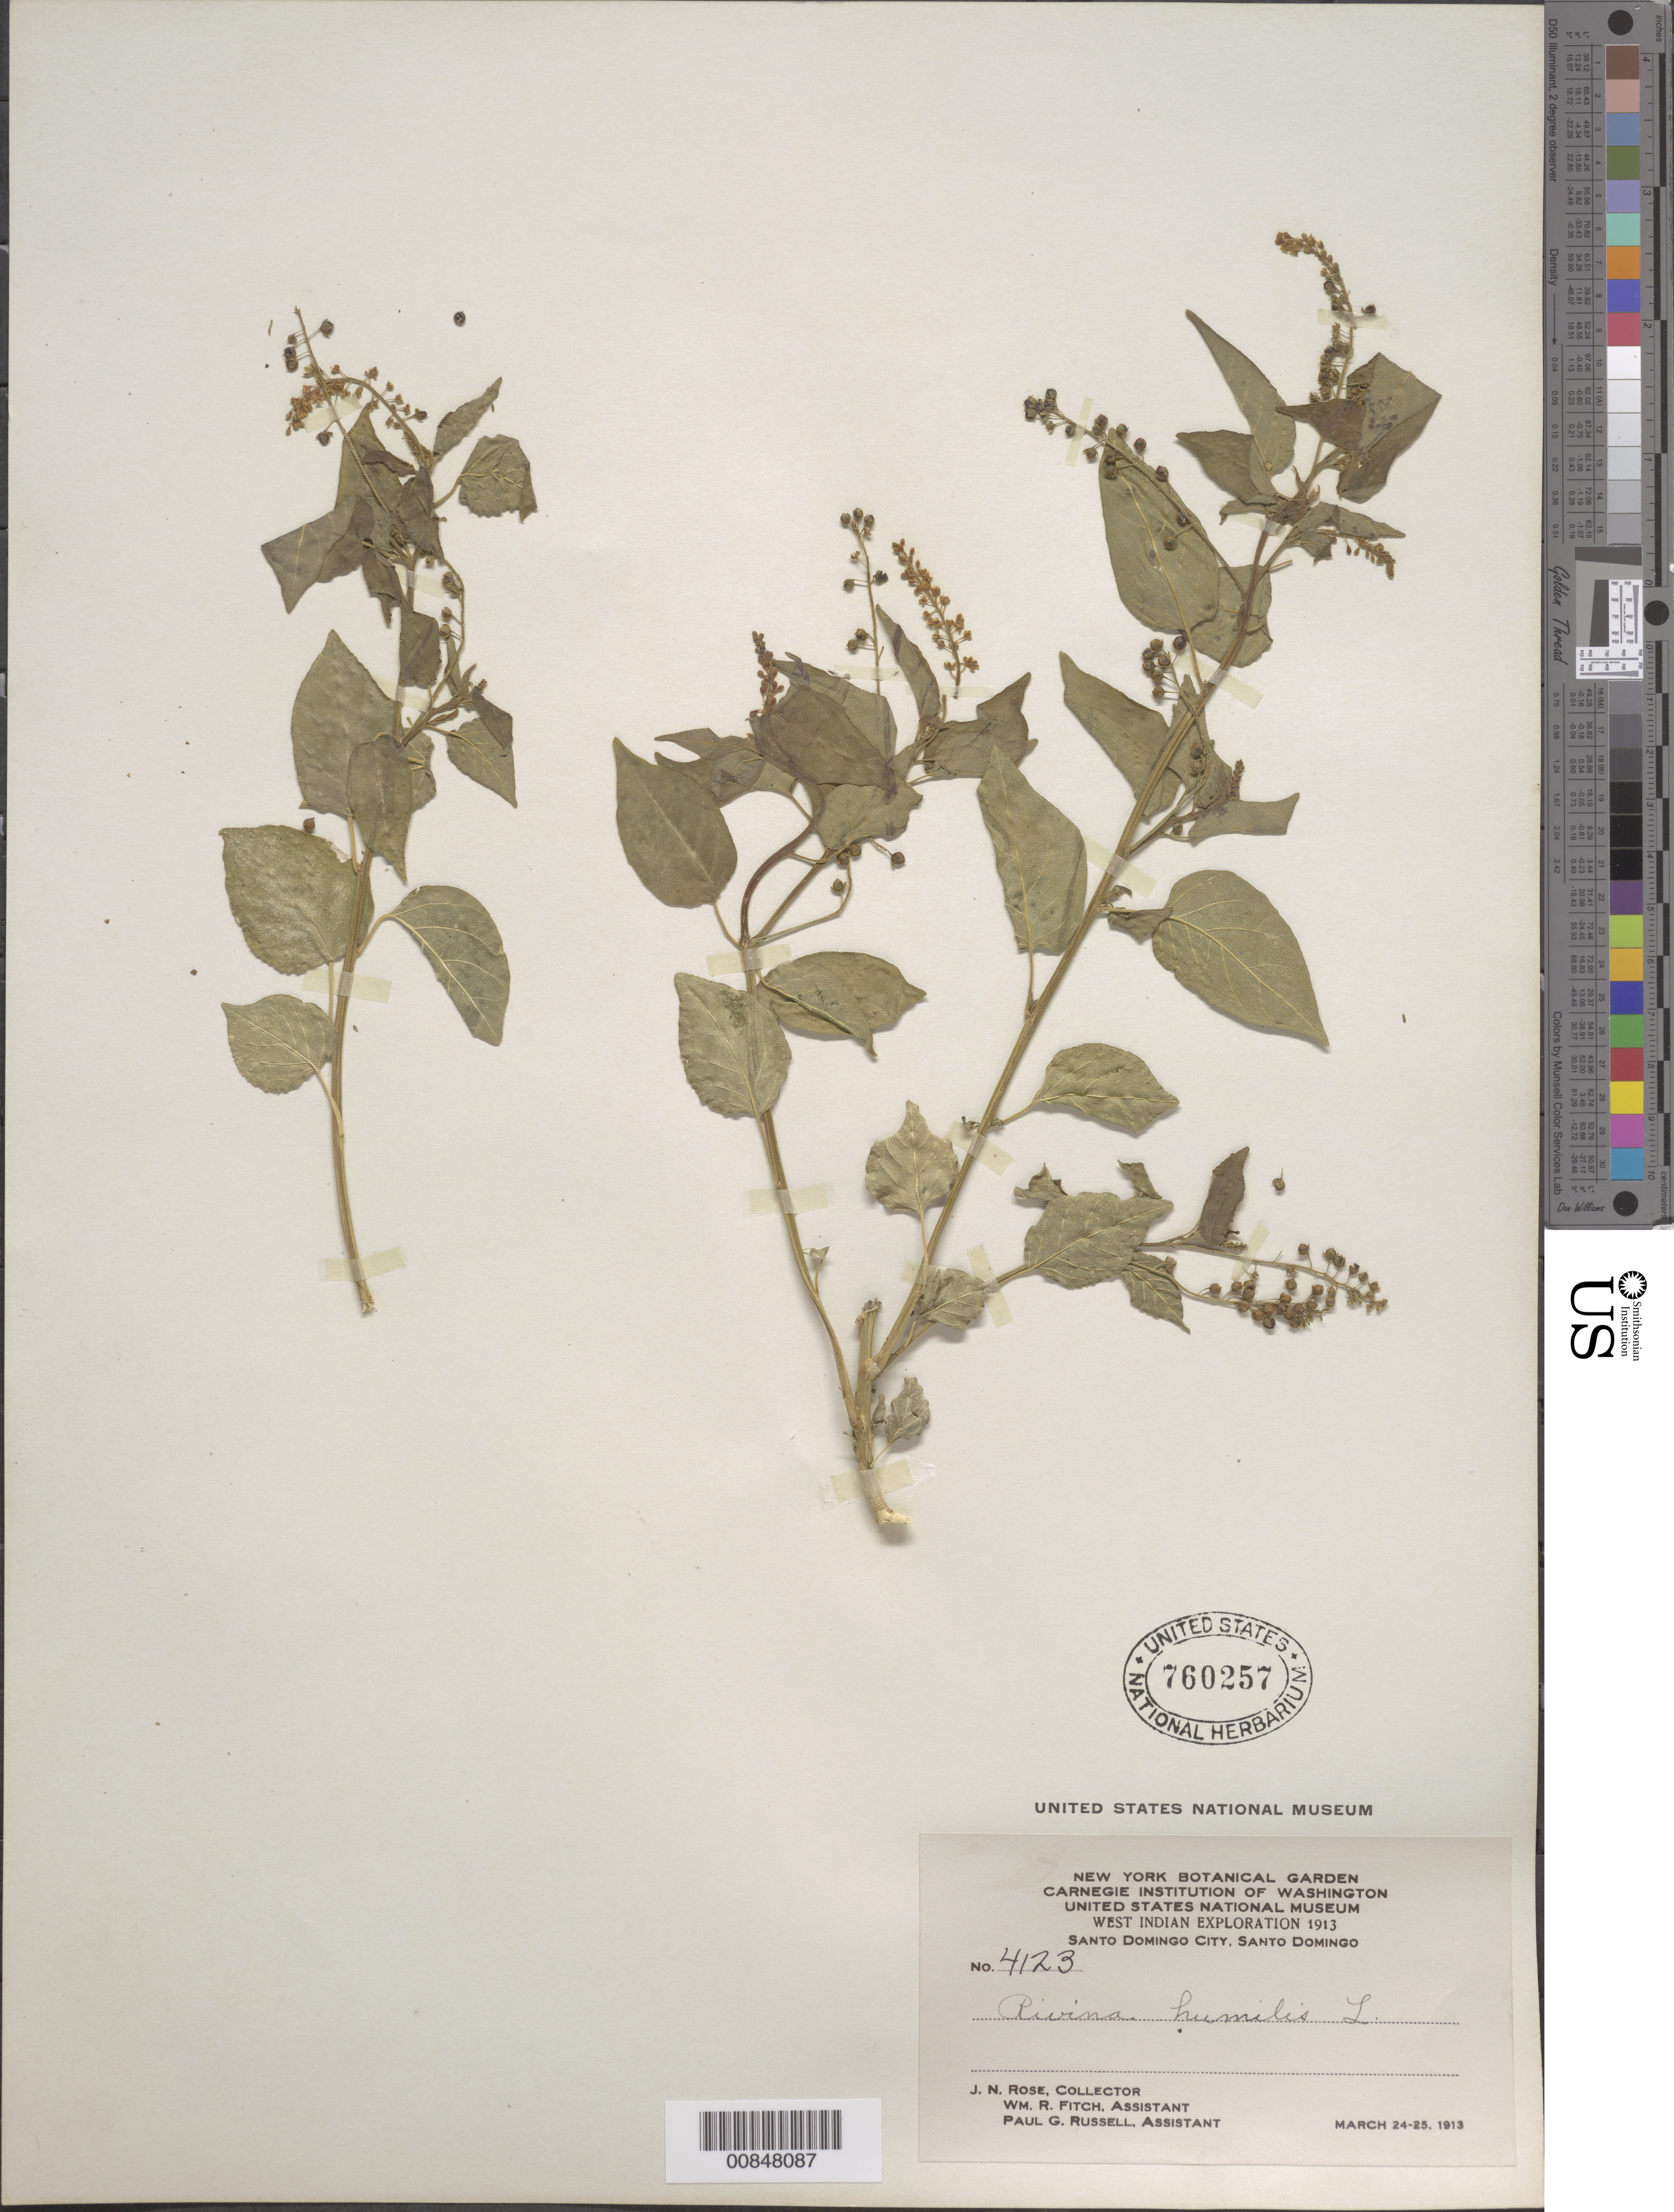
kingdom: Plantae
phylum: Tracheophyta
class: Magnoliopsida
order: Caryophyllales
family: Phytolaccaceae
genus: Rivina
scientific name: Rivina humilis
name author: L.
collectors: J. N. Rose, W. R. Fitch & P. G. Russell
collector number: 4123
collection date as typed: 24 Mar 1913 to 25 Mar 1913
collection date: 1913-03-24/1913-03-25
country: Dominican Republic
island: Hispaniola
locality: Santo Domingo City, Santo Domingo.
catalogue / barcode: US 760257